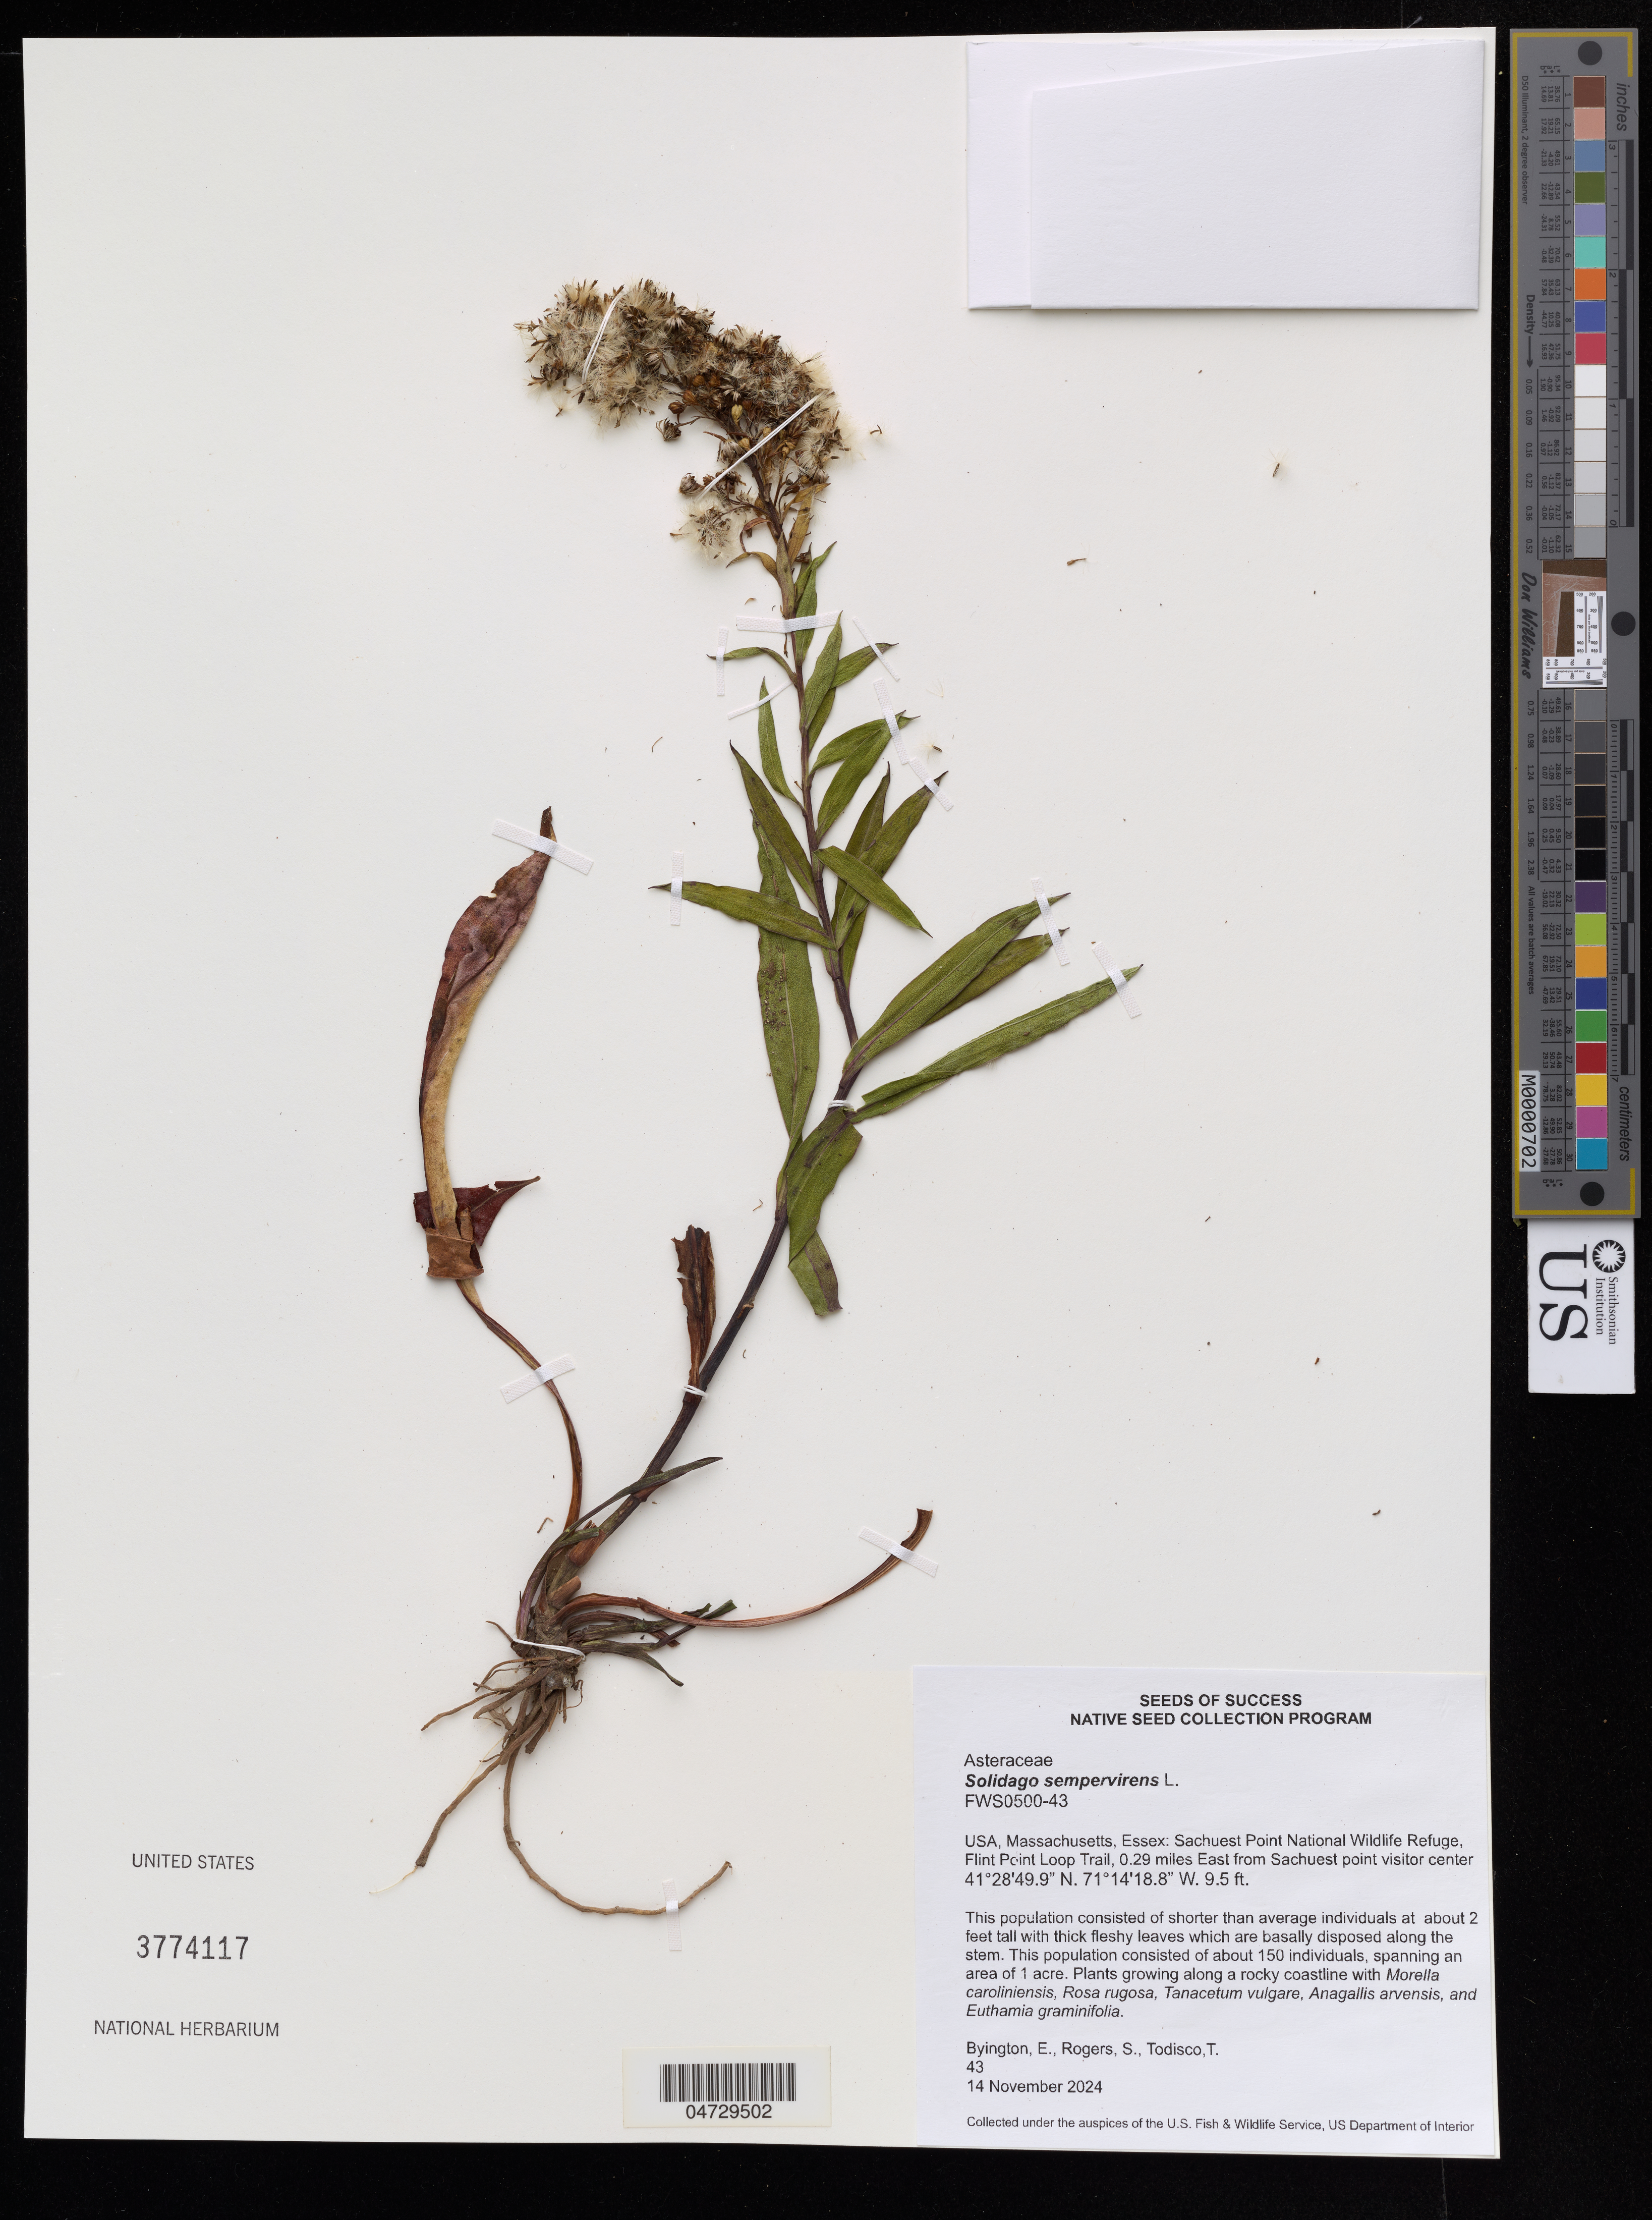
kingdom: Plantae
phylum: Tracheophyta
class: Magnoliopsida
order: Asterales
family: Asteraceae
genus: Solidago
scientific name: Solidago sempervirens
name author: L.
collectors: E. Byington, S. Rogers & T. Todisco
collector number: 43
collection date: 2024-11-14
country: United States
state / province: Massachusetts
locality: Essex: Sachuest Point National Wildlife Refuge, Flint Point Loop Trail, 0.29 miles East from Sachuest point visitor center.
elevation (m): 2.9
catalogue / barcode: US 3774117